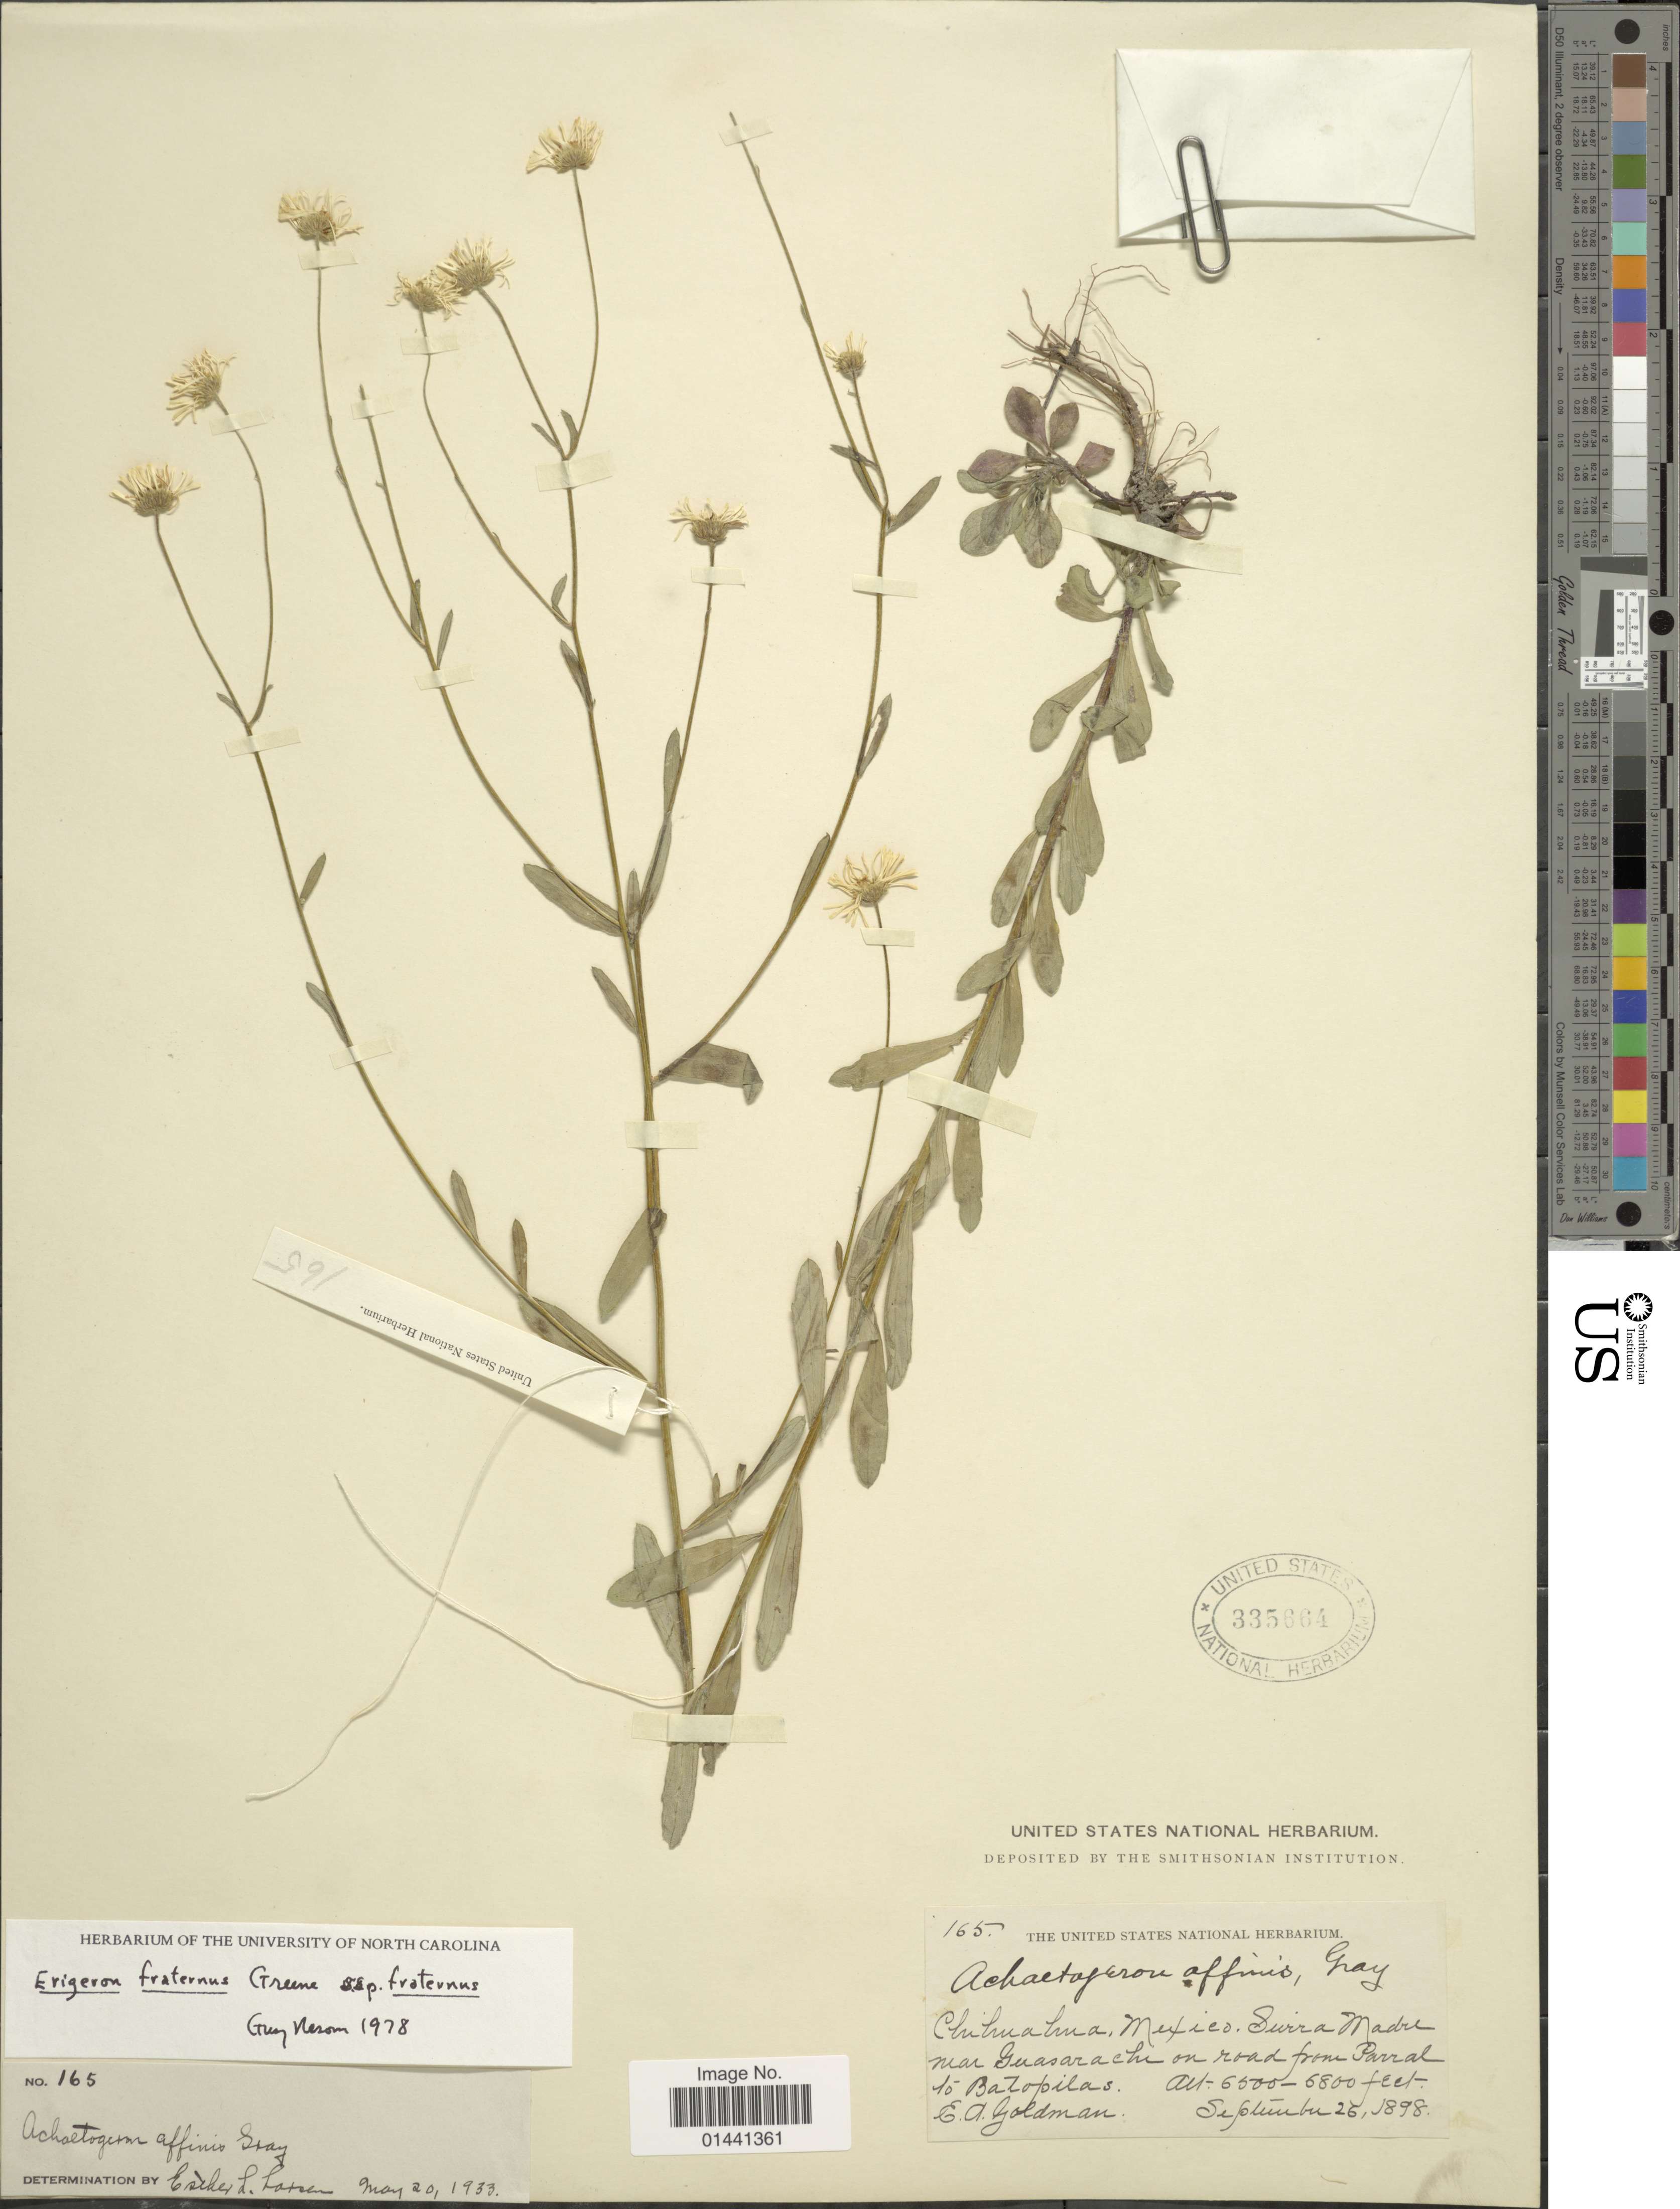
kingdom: Plantae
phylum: Tracheophyta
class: Magnoliopsida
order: Asterales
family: Asteraceae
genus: Erigeron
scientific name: Erigeron fraternus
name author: Greene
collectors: E. A. Goldman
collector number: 165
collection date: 1898-09-26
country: Mexico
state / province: Chihuahua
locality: Sierra Madre near Guasarachi on road from Parral to Batopilas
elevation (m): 1981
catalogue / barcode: US 335664